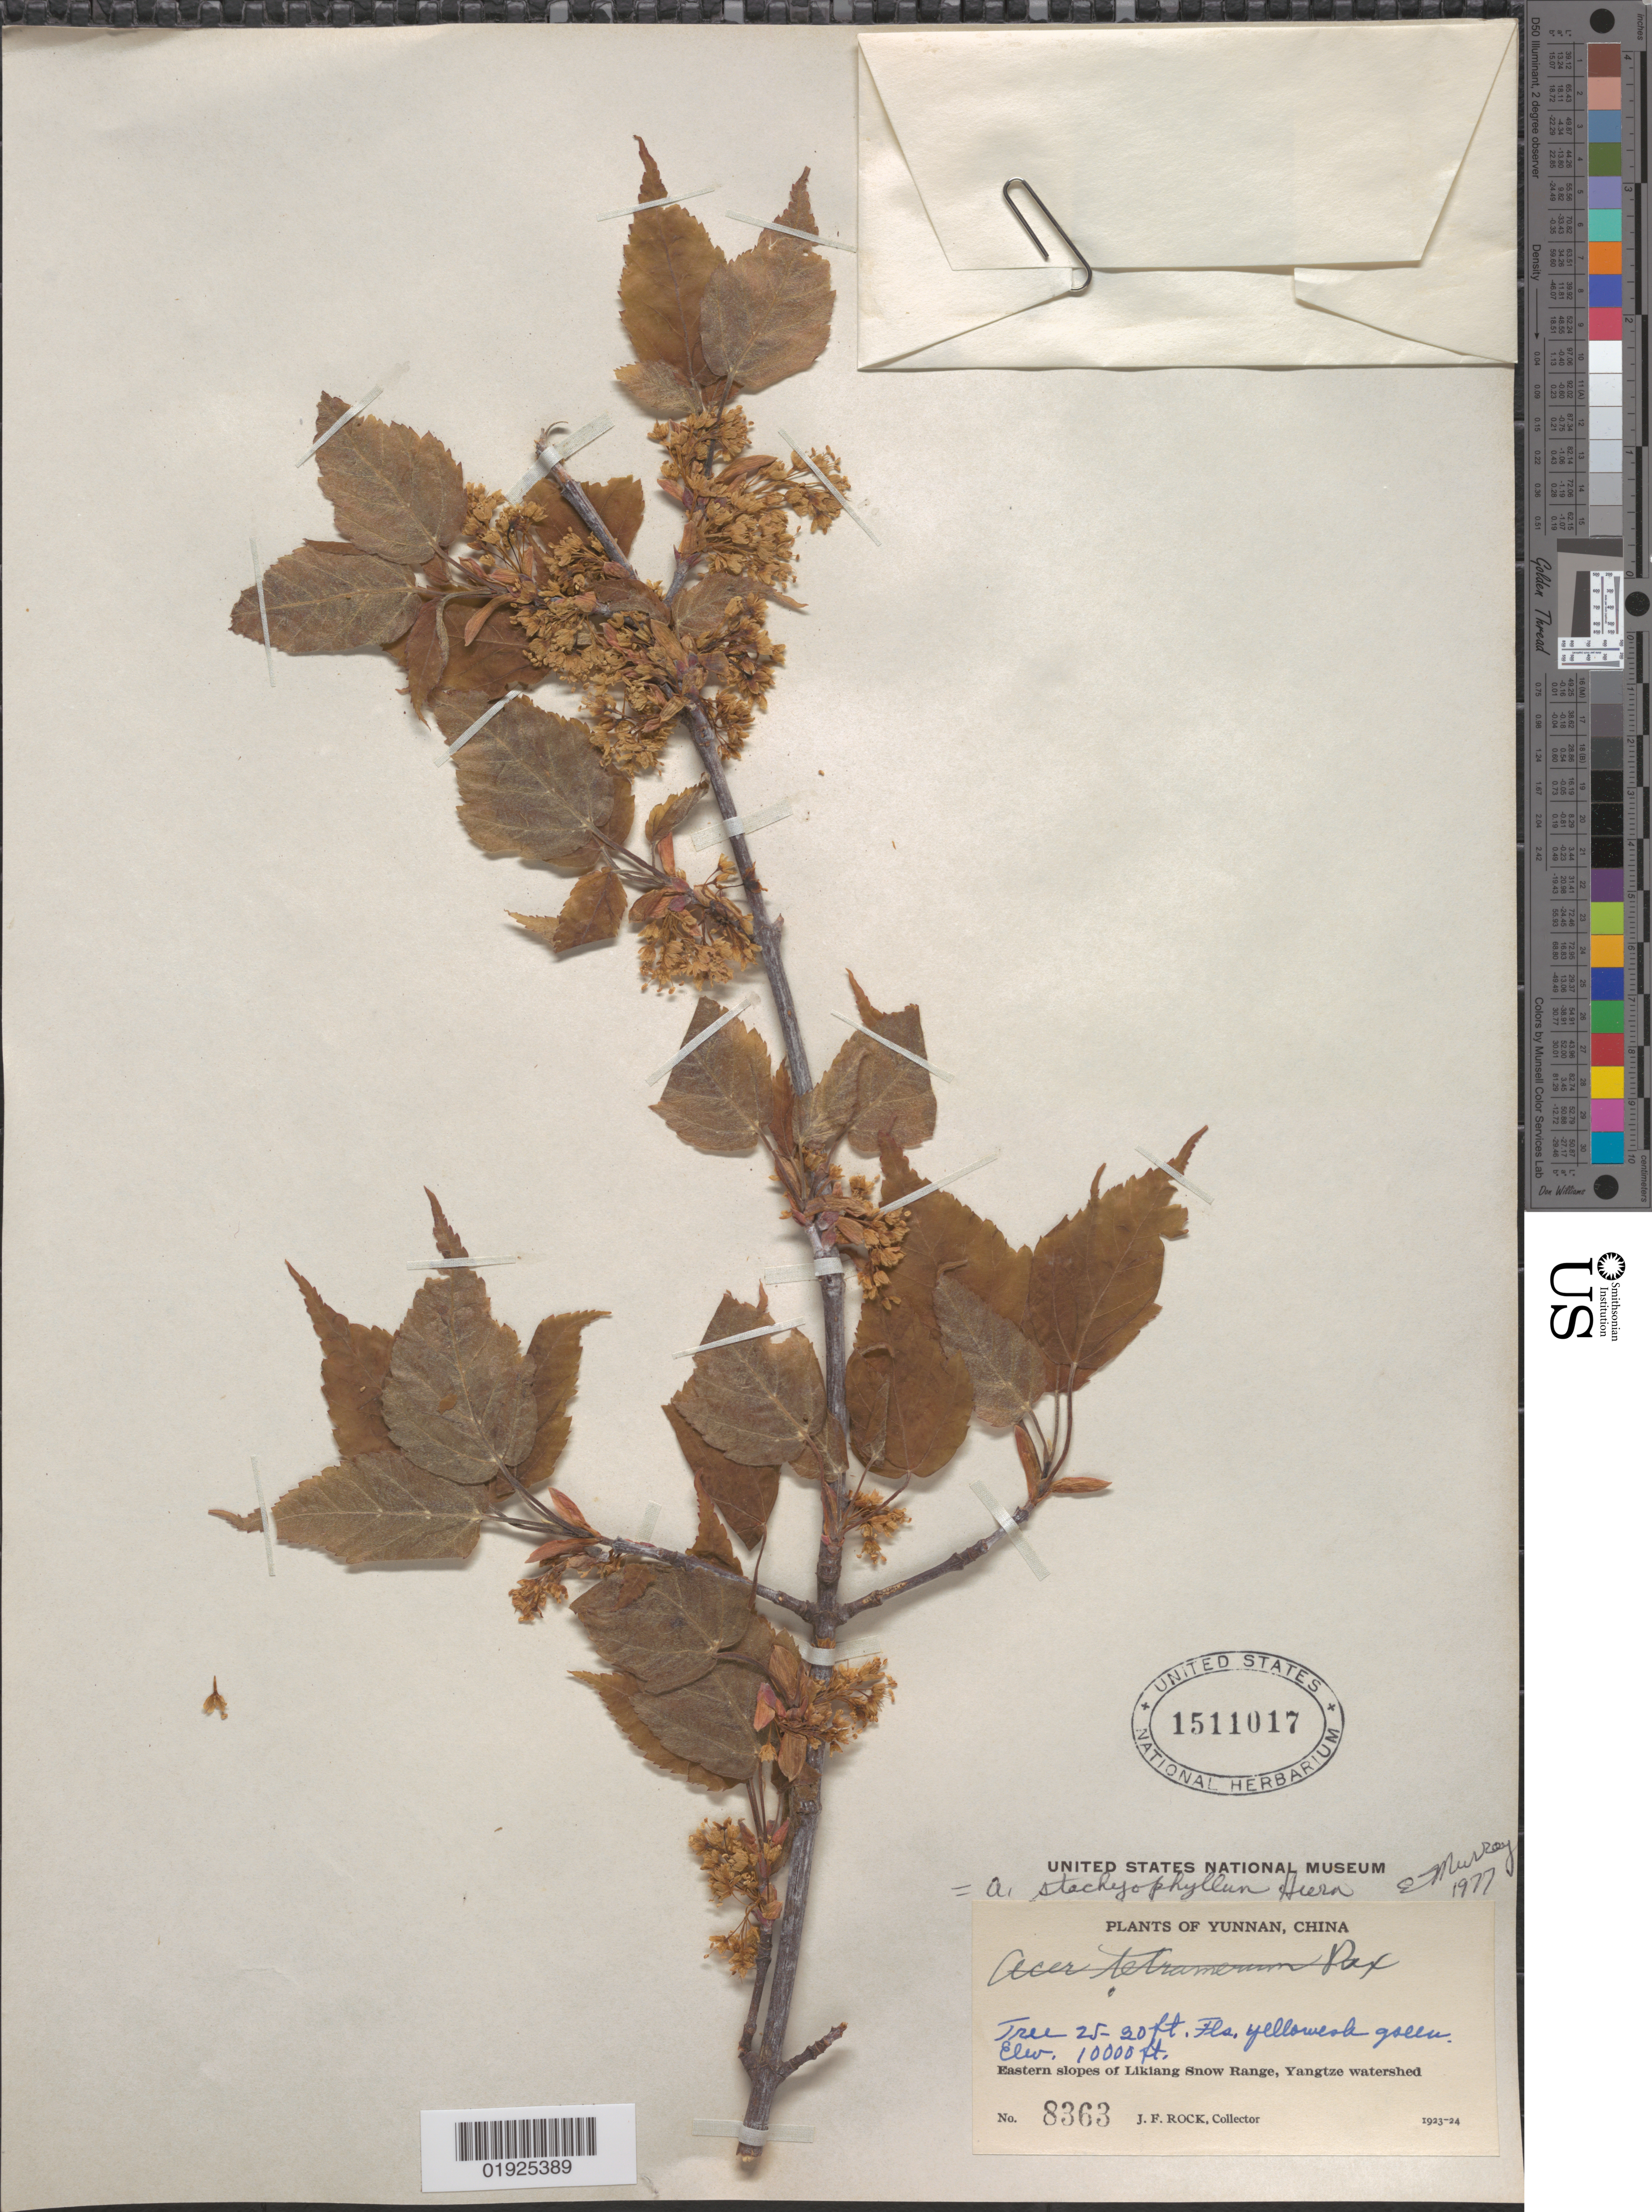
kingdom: Plantae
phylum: Tracheophyta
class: Magnoliopsida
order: Sapindales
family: Sapindaceae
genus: Acer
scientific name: Acer stachyophyllum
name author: Hiern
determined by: Murray, Edward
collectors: J. F. Rock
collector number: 8363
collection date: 1923/1924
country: China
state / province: Yunnan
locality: Eastern slopes of Likiang Snow Range, Yangtze watershed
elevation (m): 3048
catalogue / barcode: US 1511017